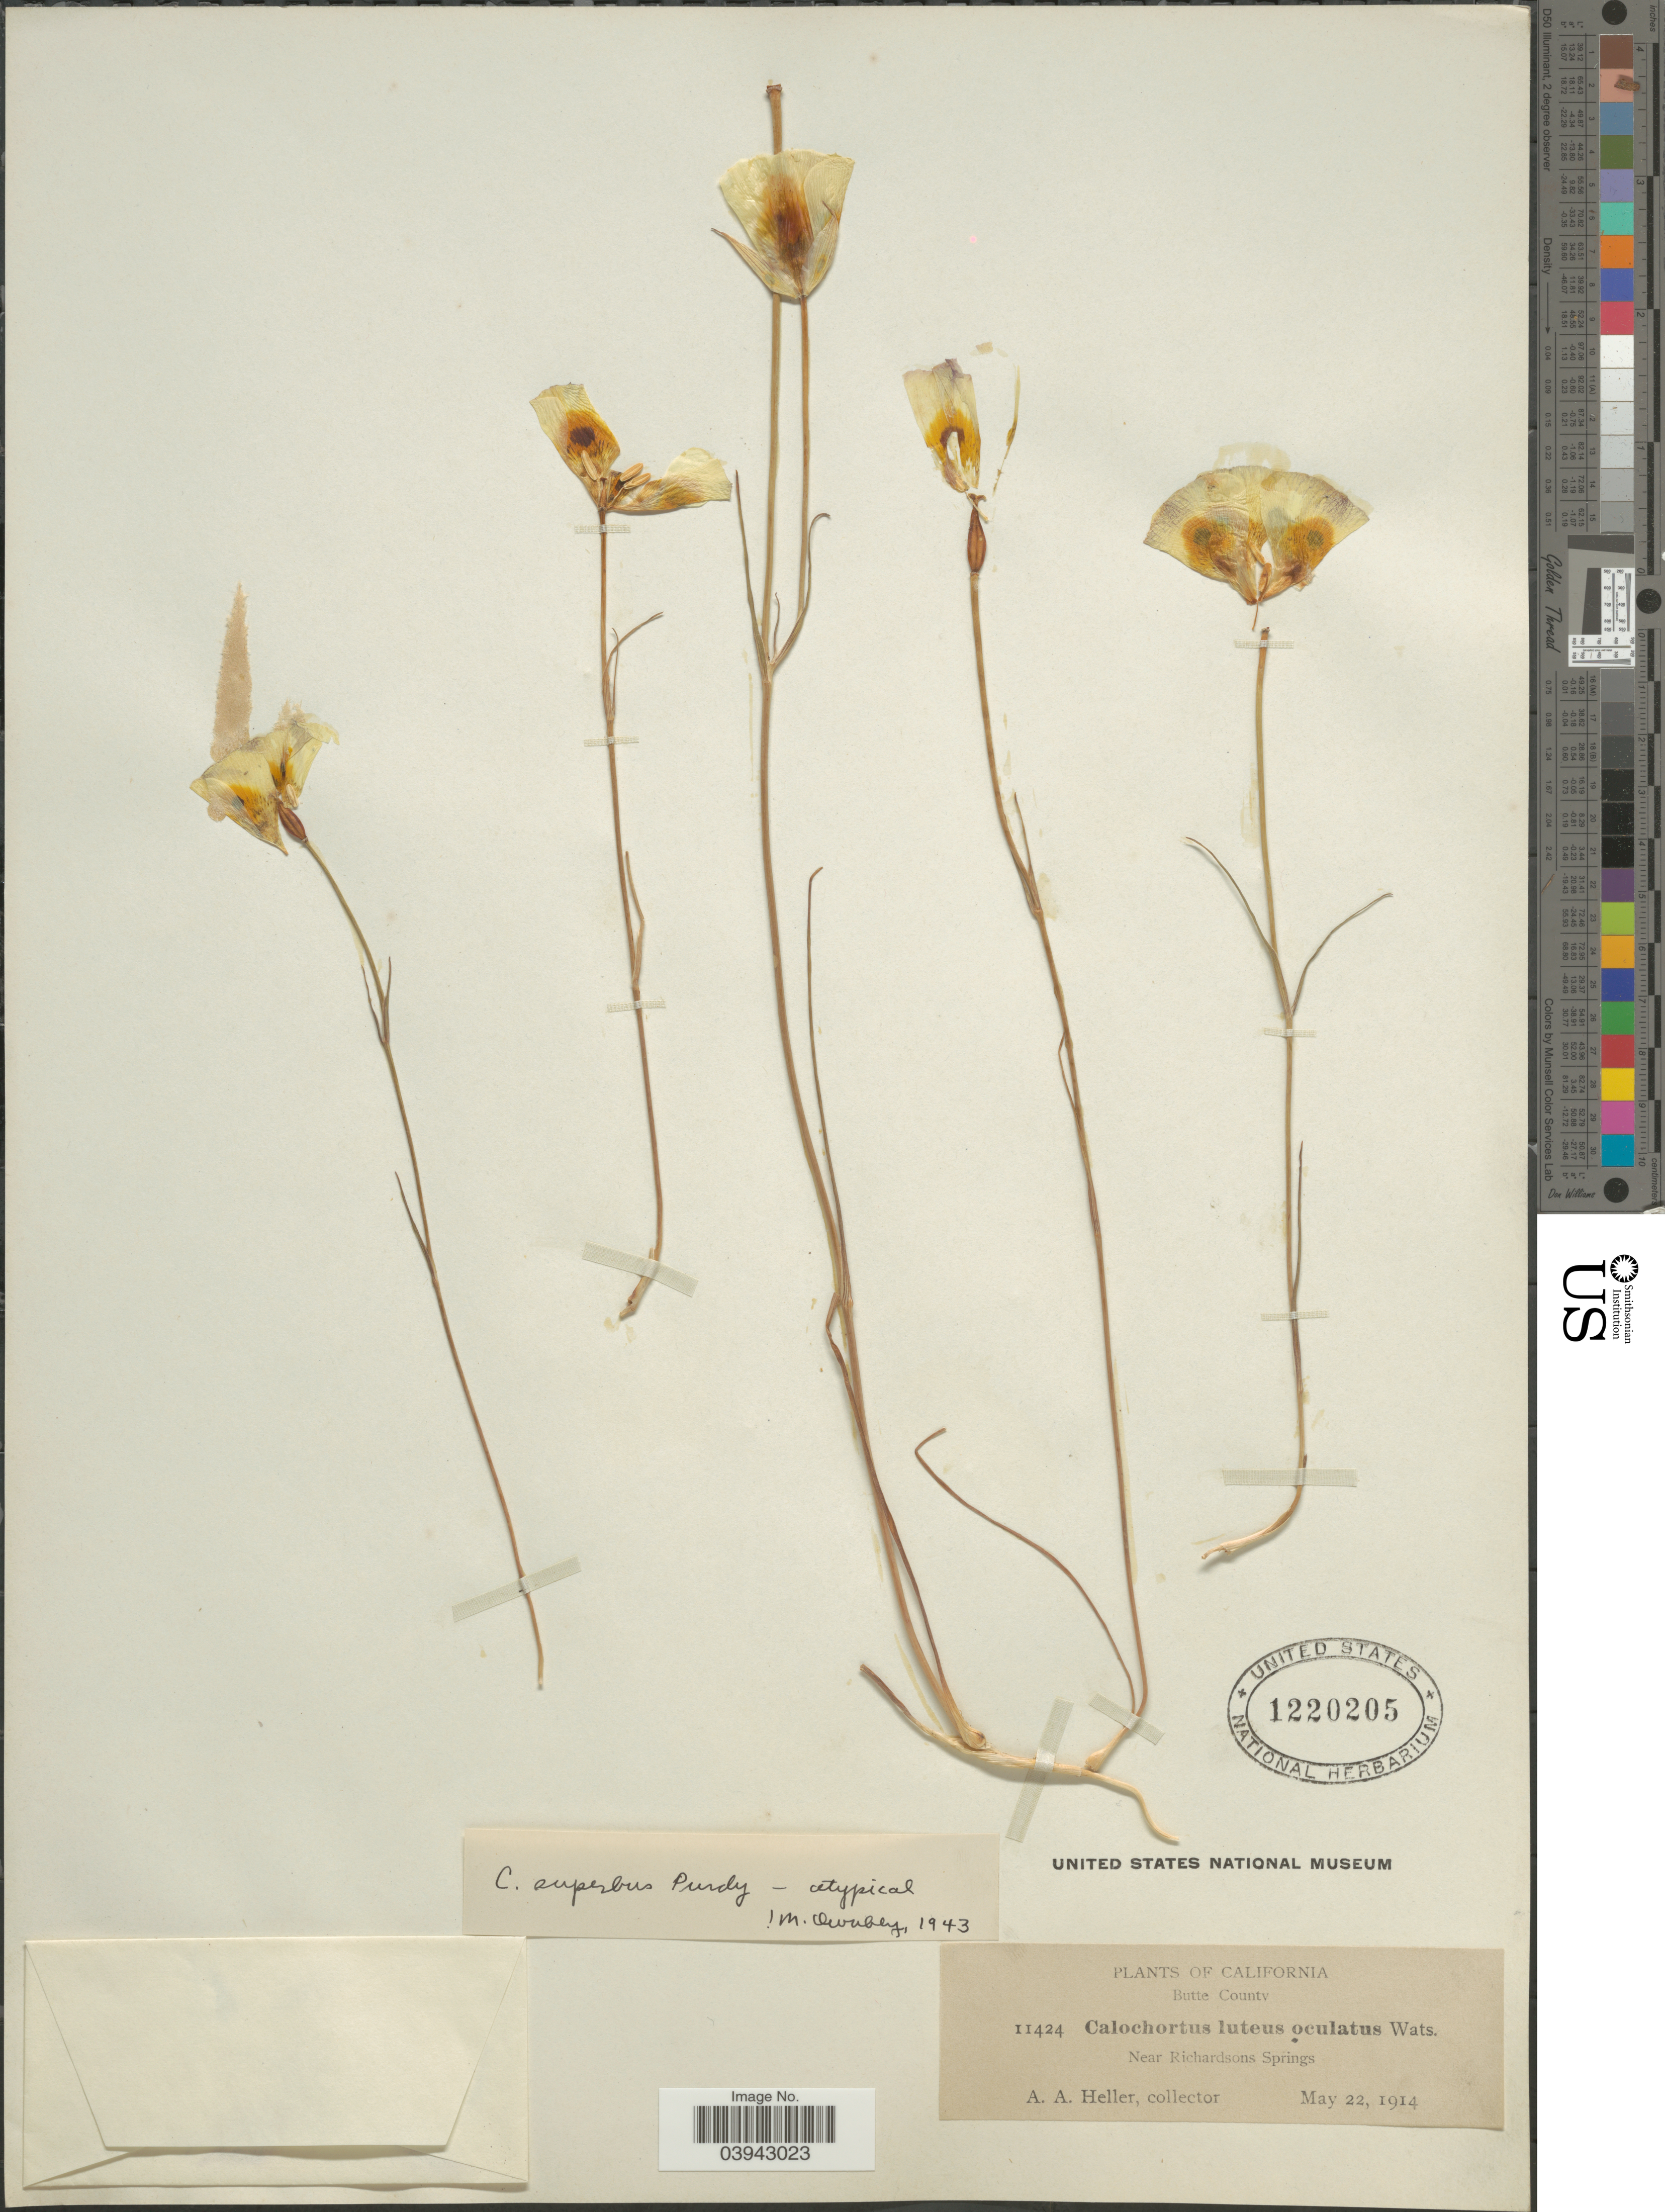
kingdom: Plantae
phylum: Tracheophyta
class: Liliopsida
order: Liliales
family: Liliaceae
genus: Calochortus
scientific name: Calochortus superbus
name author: Purdy ex J.T. Howell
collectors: A. A. Heller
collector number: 11424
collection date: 1914-05-22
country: United States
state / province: California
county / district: Butte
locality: Butte County. Near Richardsons Springs.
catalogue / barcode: US 1220205